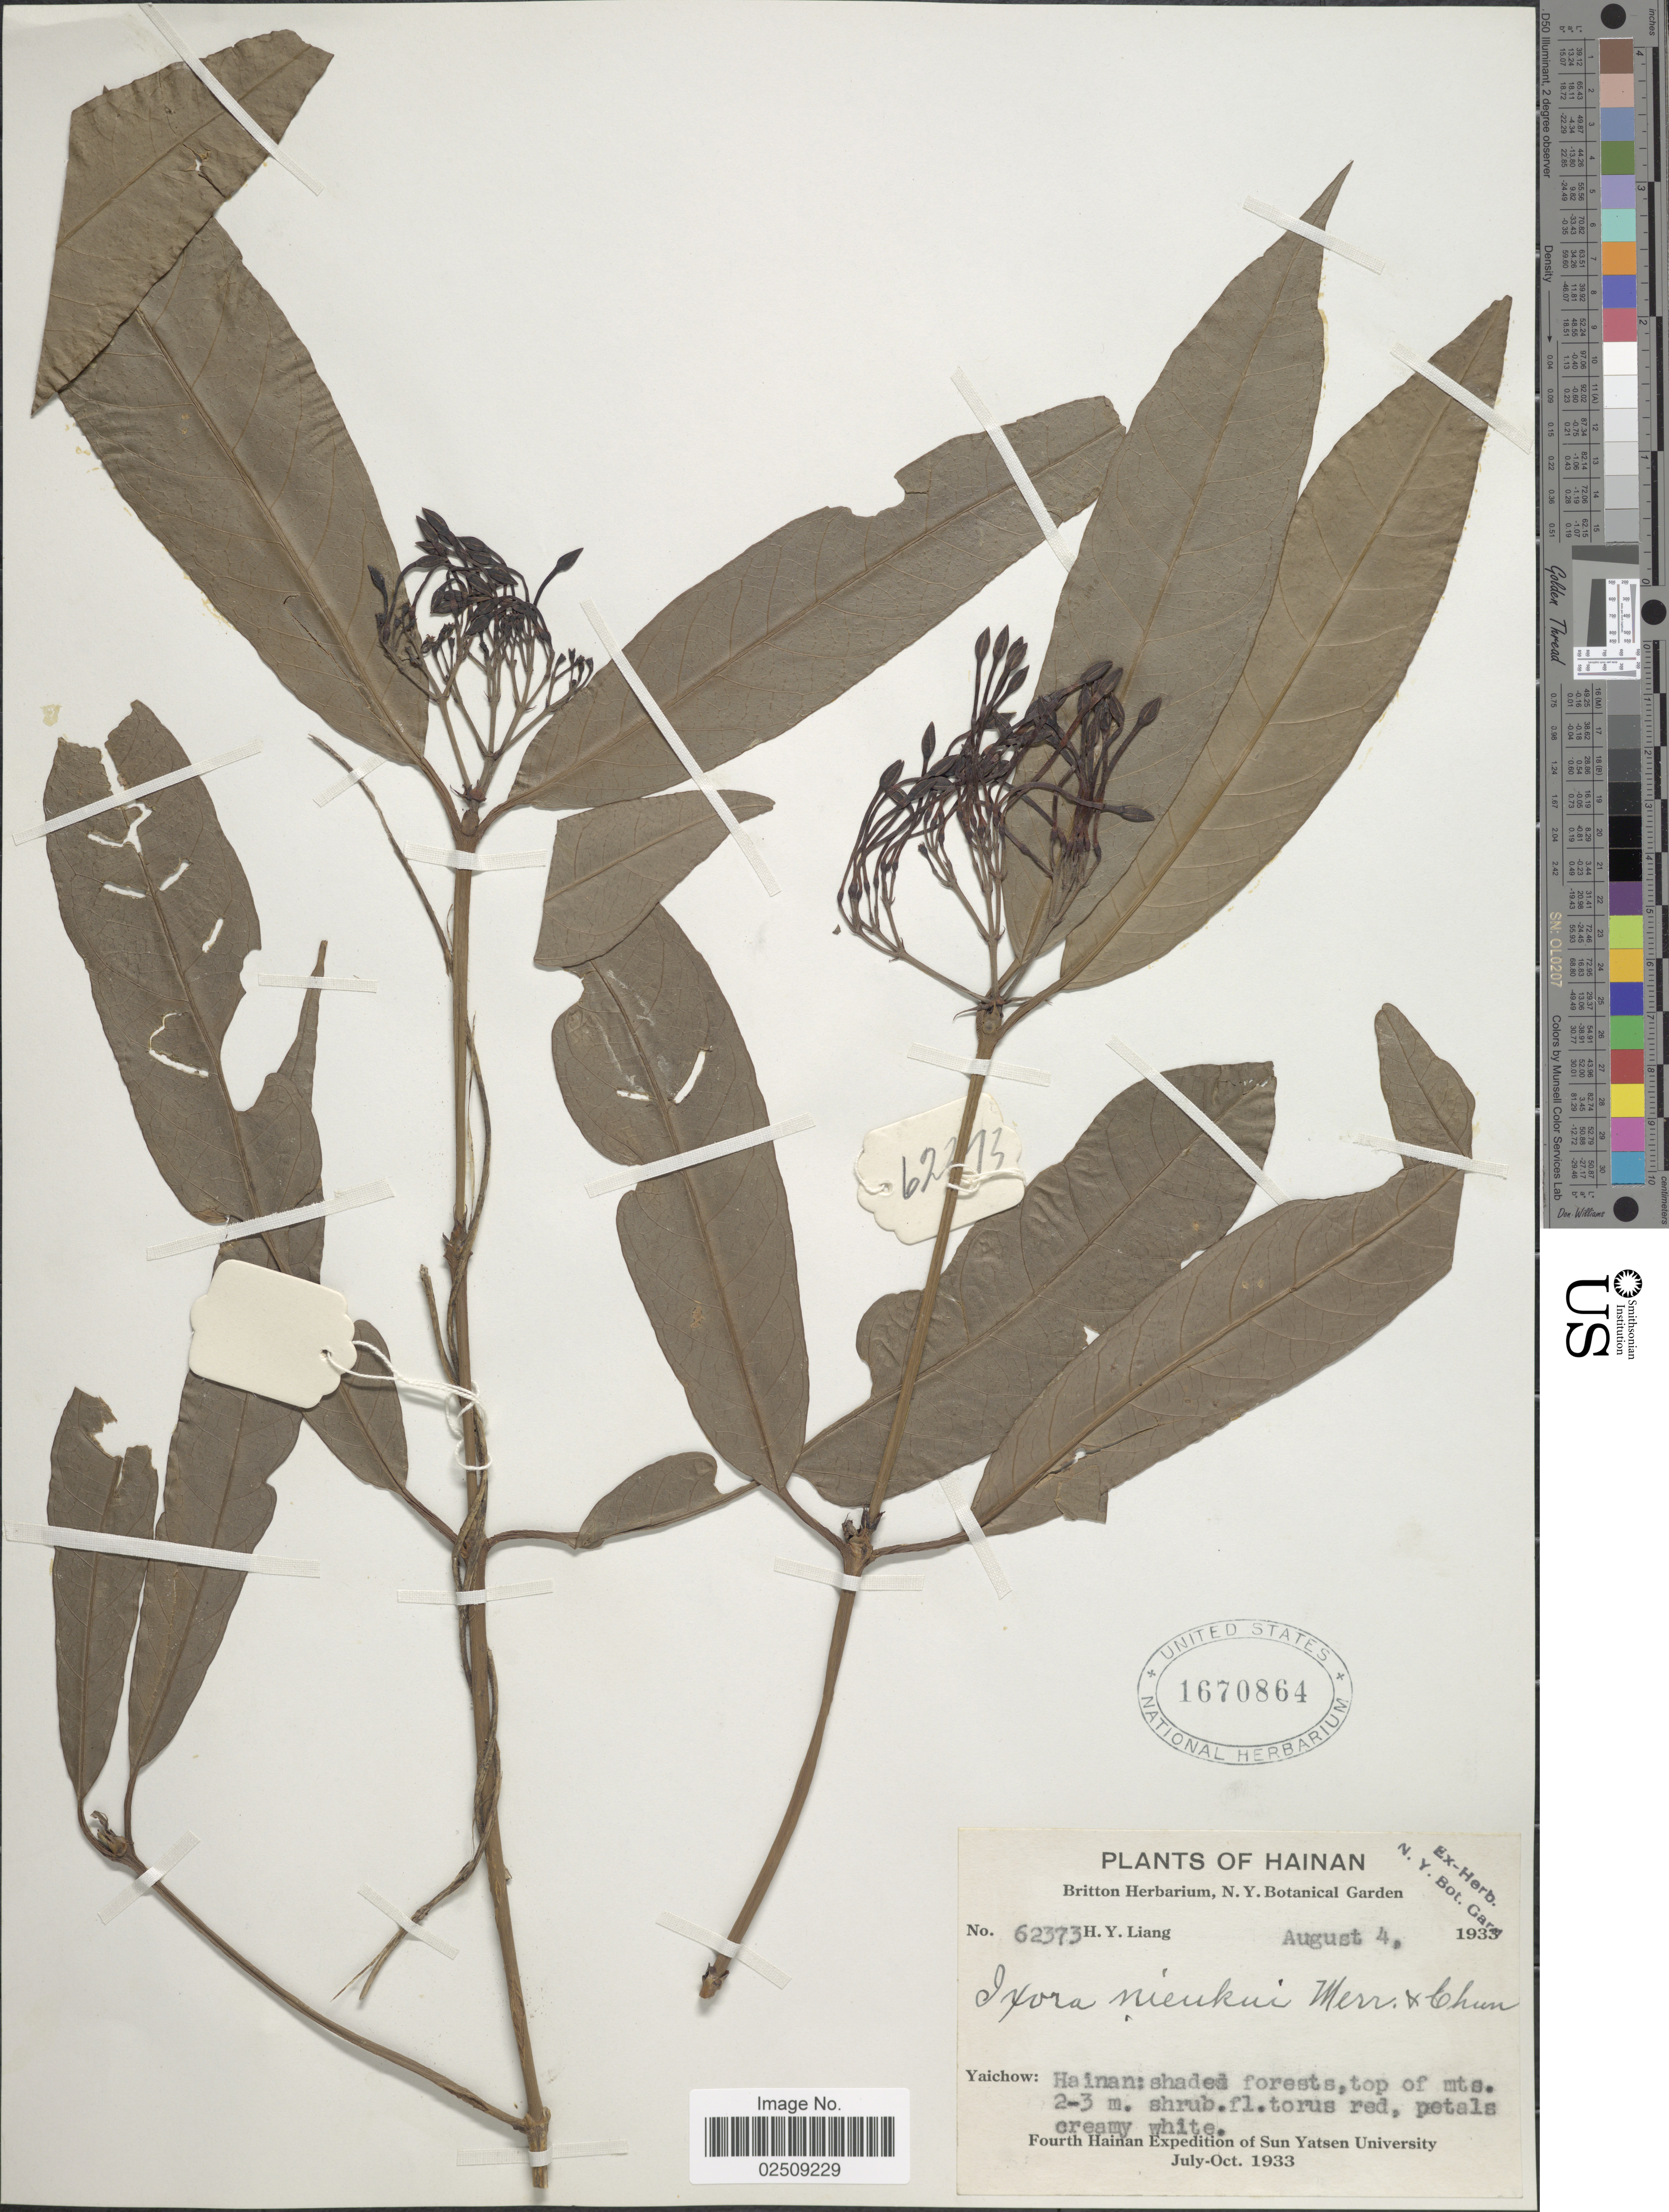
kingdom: Plantae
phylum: Tracheophyta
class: Magnoliopsida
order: Gentianales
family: Rubiaceae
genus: Ixora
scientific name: Ixora nienkui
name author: Merr. & Chun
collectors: H. Y. Liang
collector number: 62373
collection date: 1933-08-04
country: China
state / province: Hainan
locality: Yaichow: top of mts.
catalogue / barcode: US 1670864